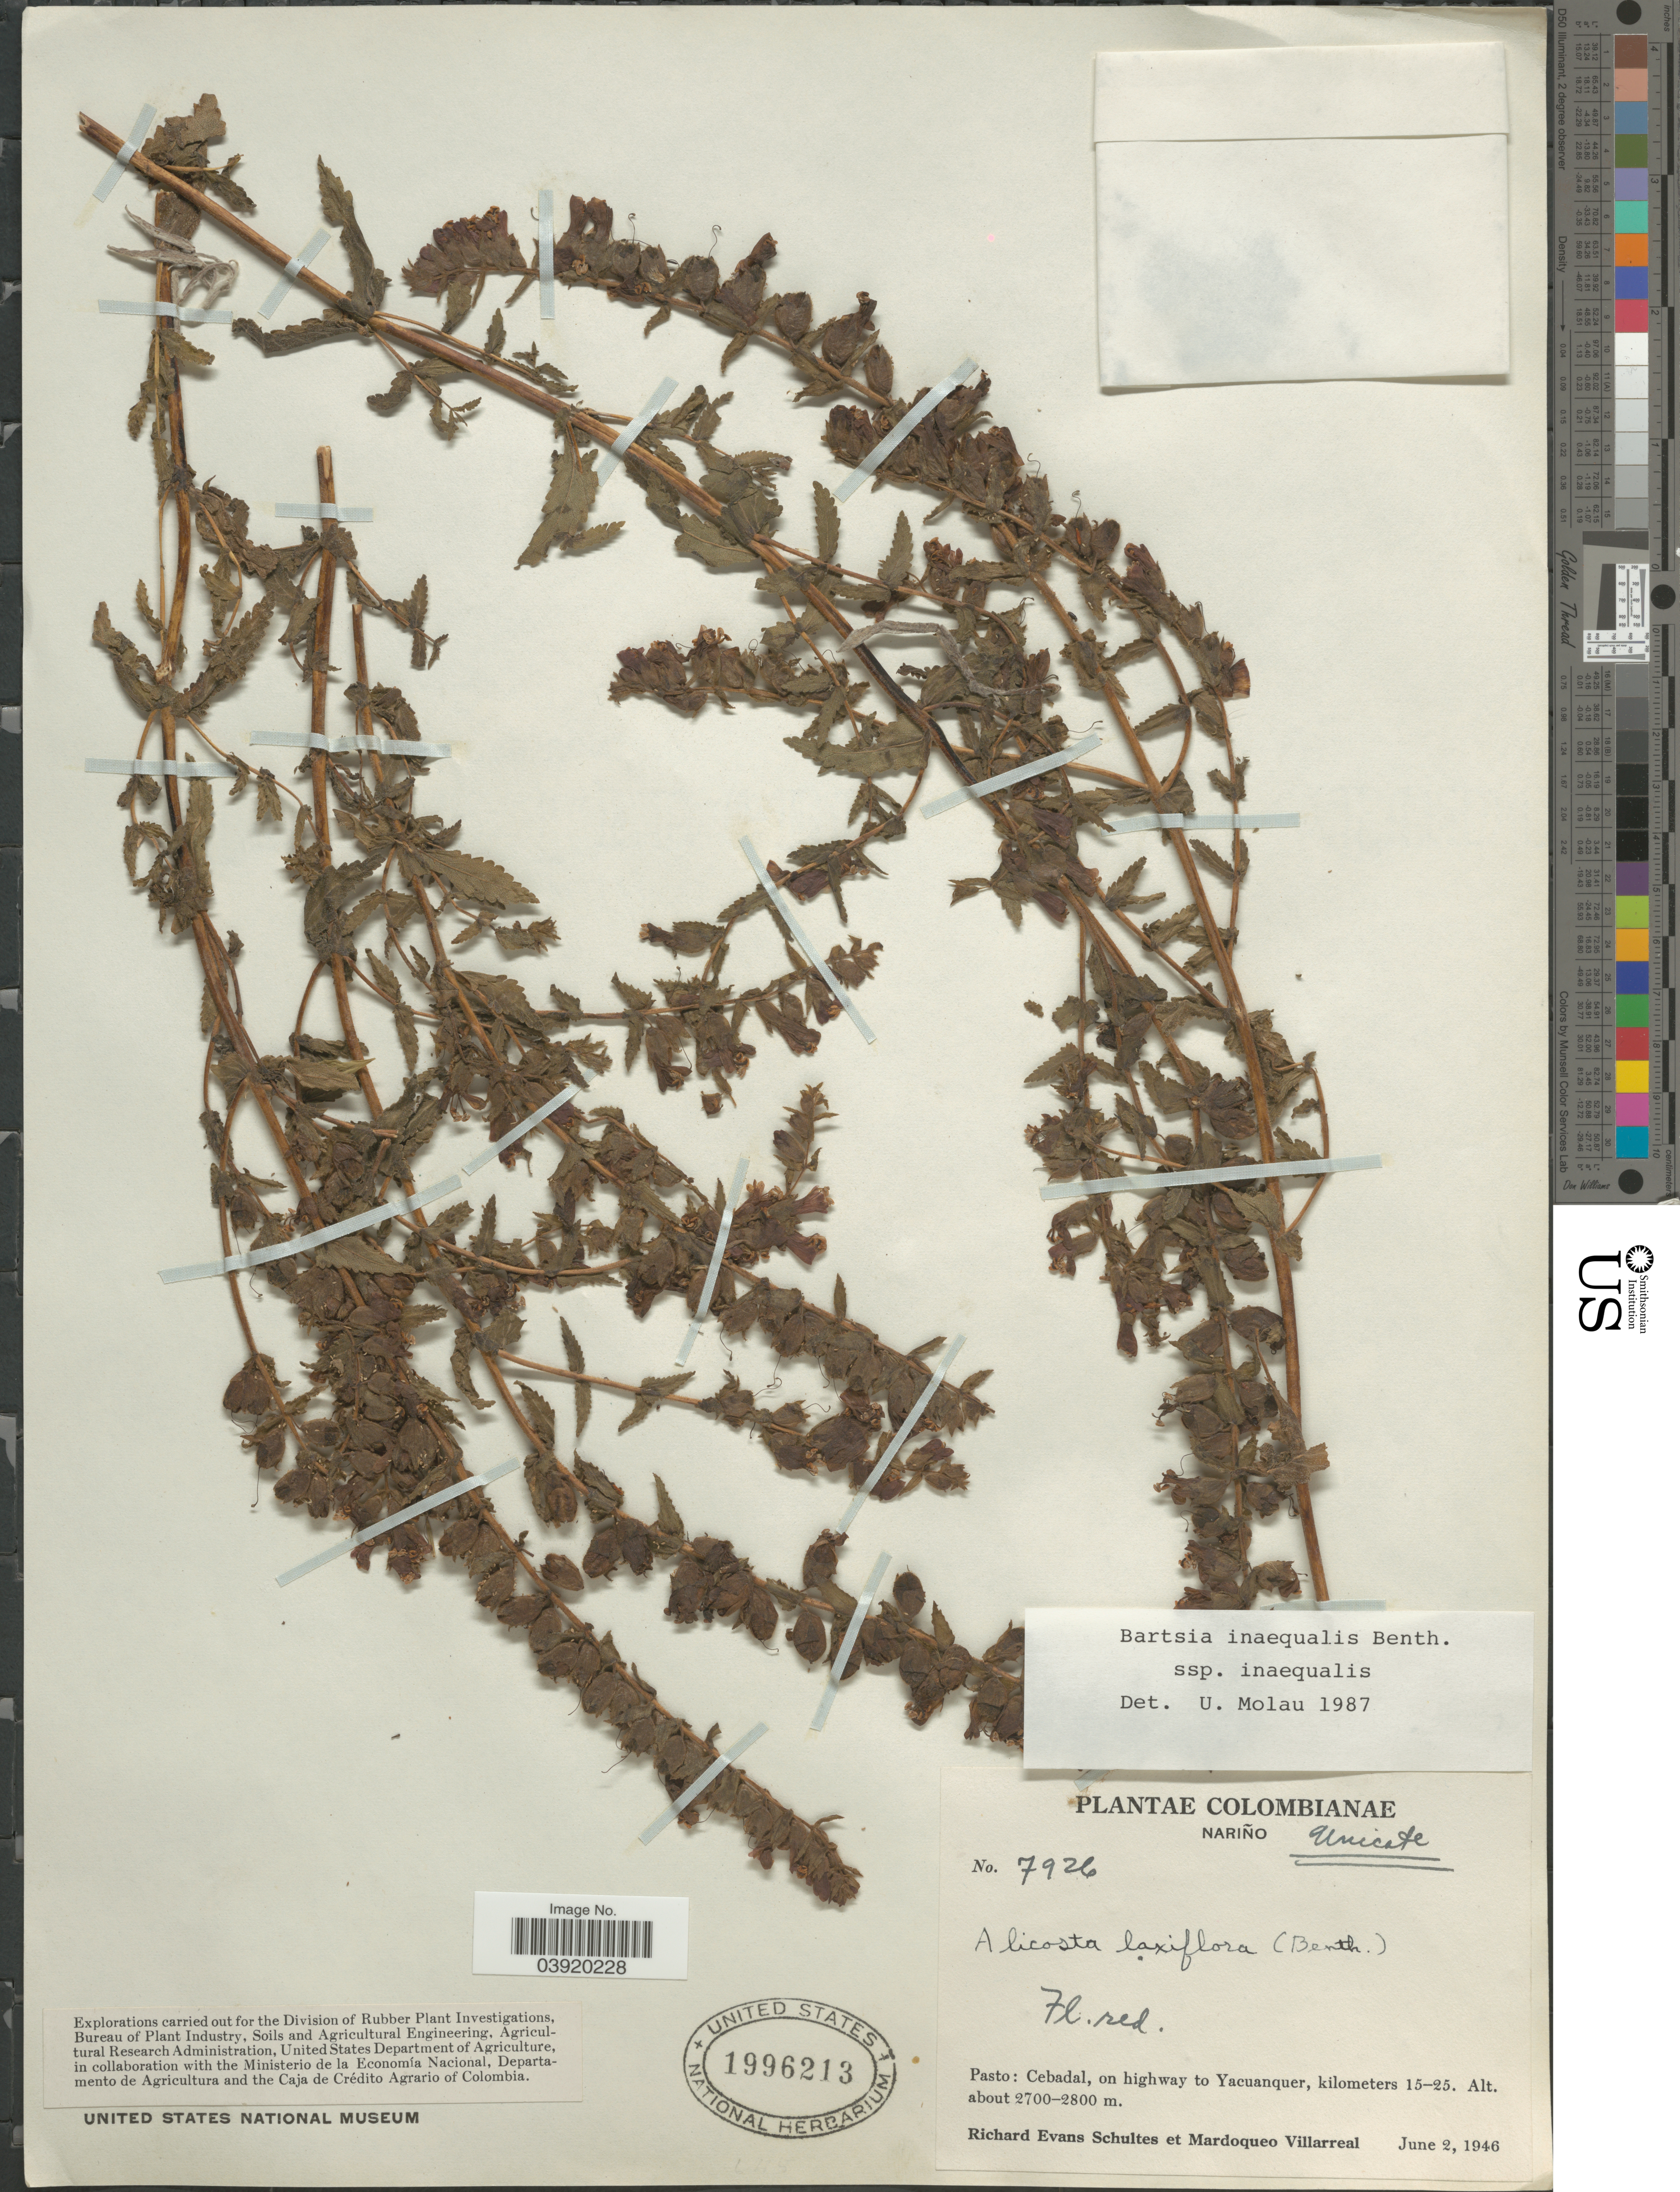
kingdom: Plantae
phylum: Tracheophyta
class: Magnoliopsida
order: Lamiales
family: Orobanchaceae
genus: Bartsia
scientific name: Bartsia inaequalis subsp. inaequalis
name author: Benth.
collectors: R. E. Schultes & M. Villarreal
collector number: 7926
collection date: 1946-06-02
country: Colombia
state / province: Nariño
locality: Pasto: Cebadal, on highway to Yacuanquer, kilometers 15-25.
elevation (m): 2700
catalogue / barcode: US 1996213